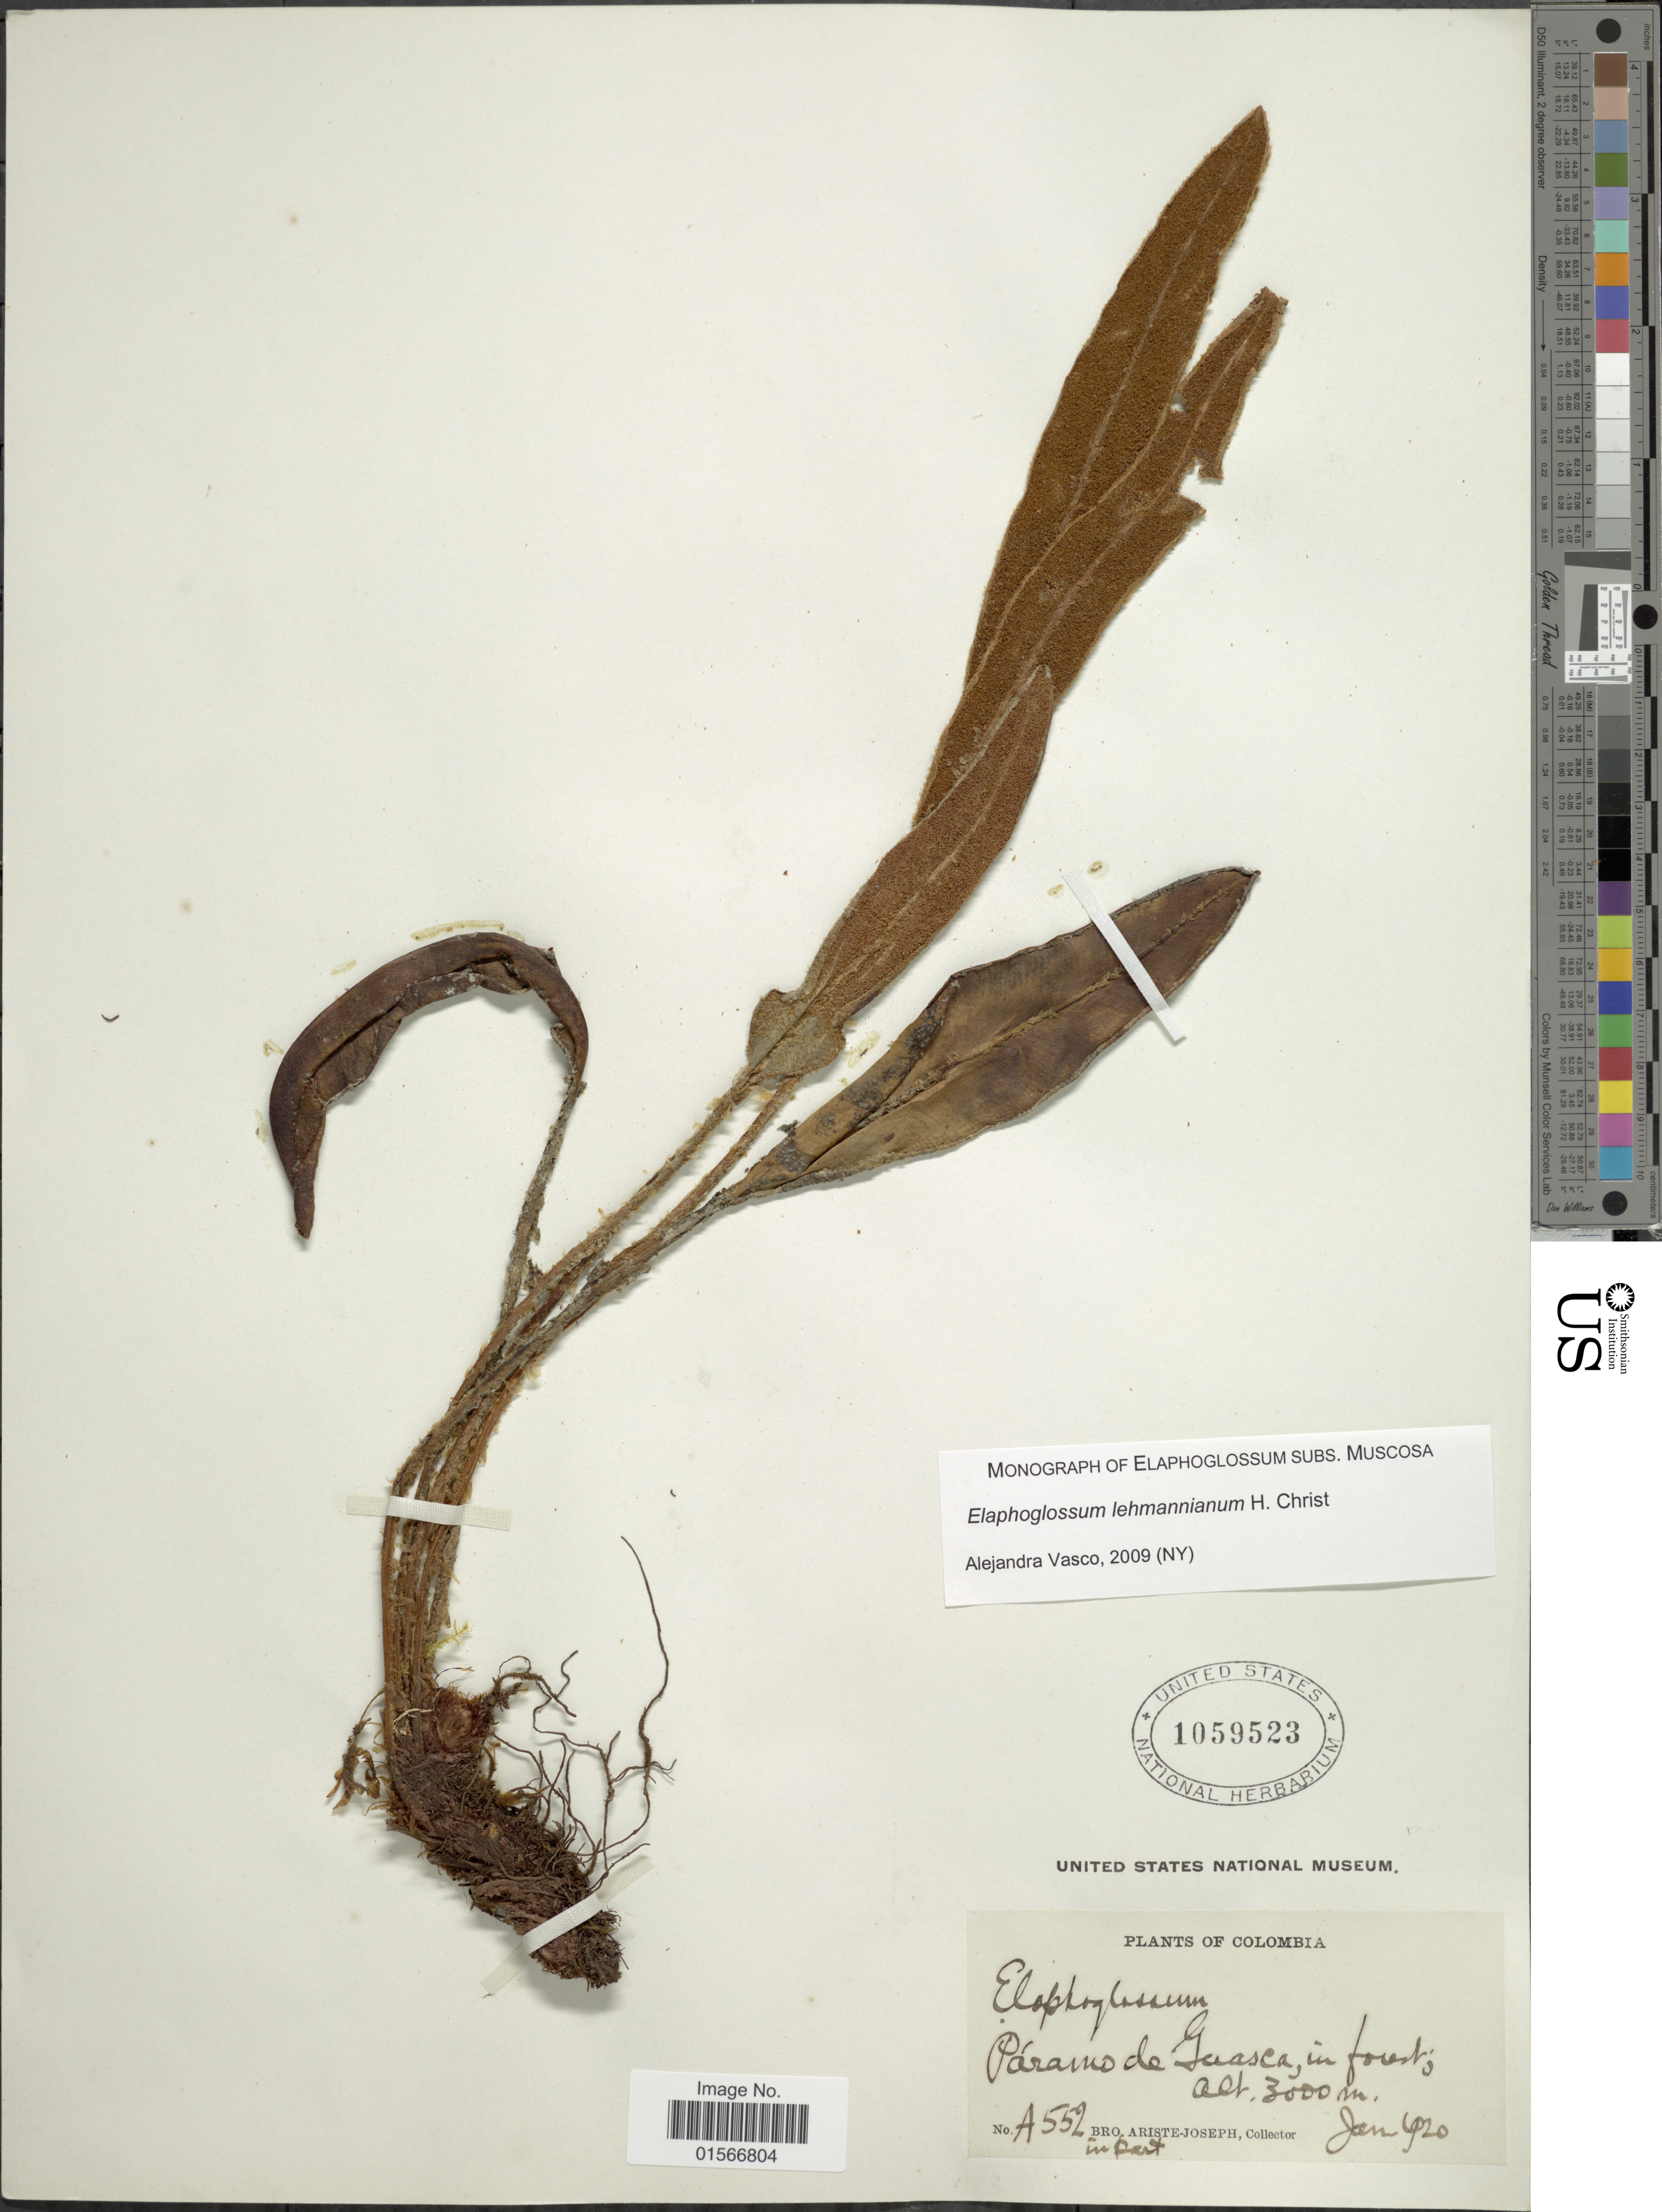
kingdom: Plantae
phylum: Tracheophyta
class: Polypodiopsida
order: Polypodiales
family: Dryopteridaceae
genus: Elaphoglossum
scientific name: Elaphoglossum lehmannianum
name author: Christ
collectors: Bro. Ariste-Joseph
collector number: A552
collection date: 1920-01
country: Colombia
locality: Páramo de Guasca, in forest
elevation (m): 3000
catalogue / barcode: US 1059523